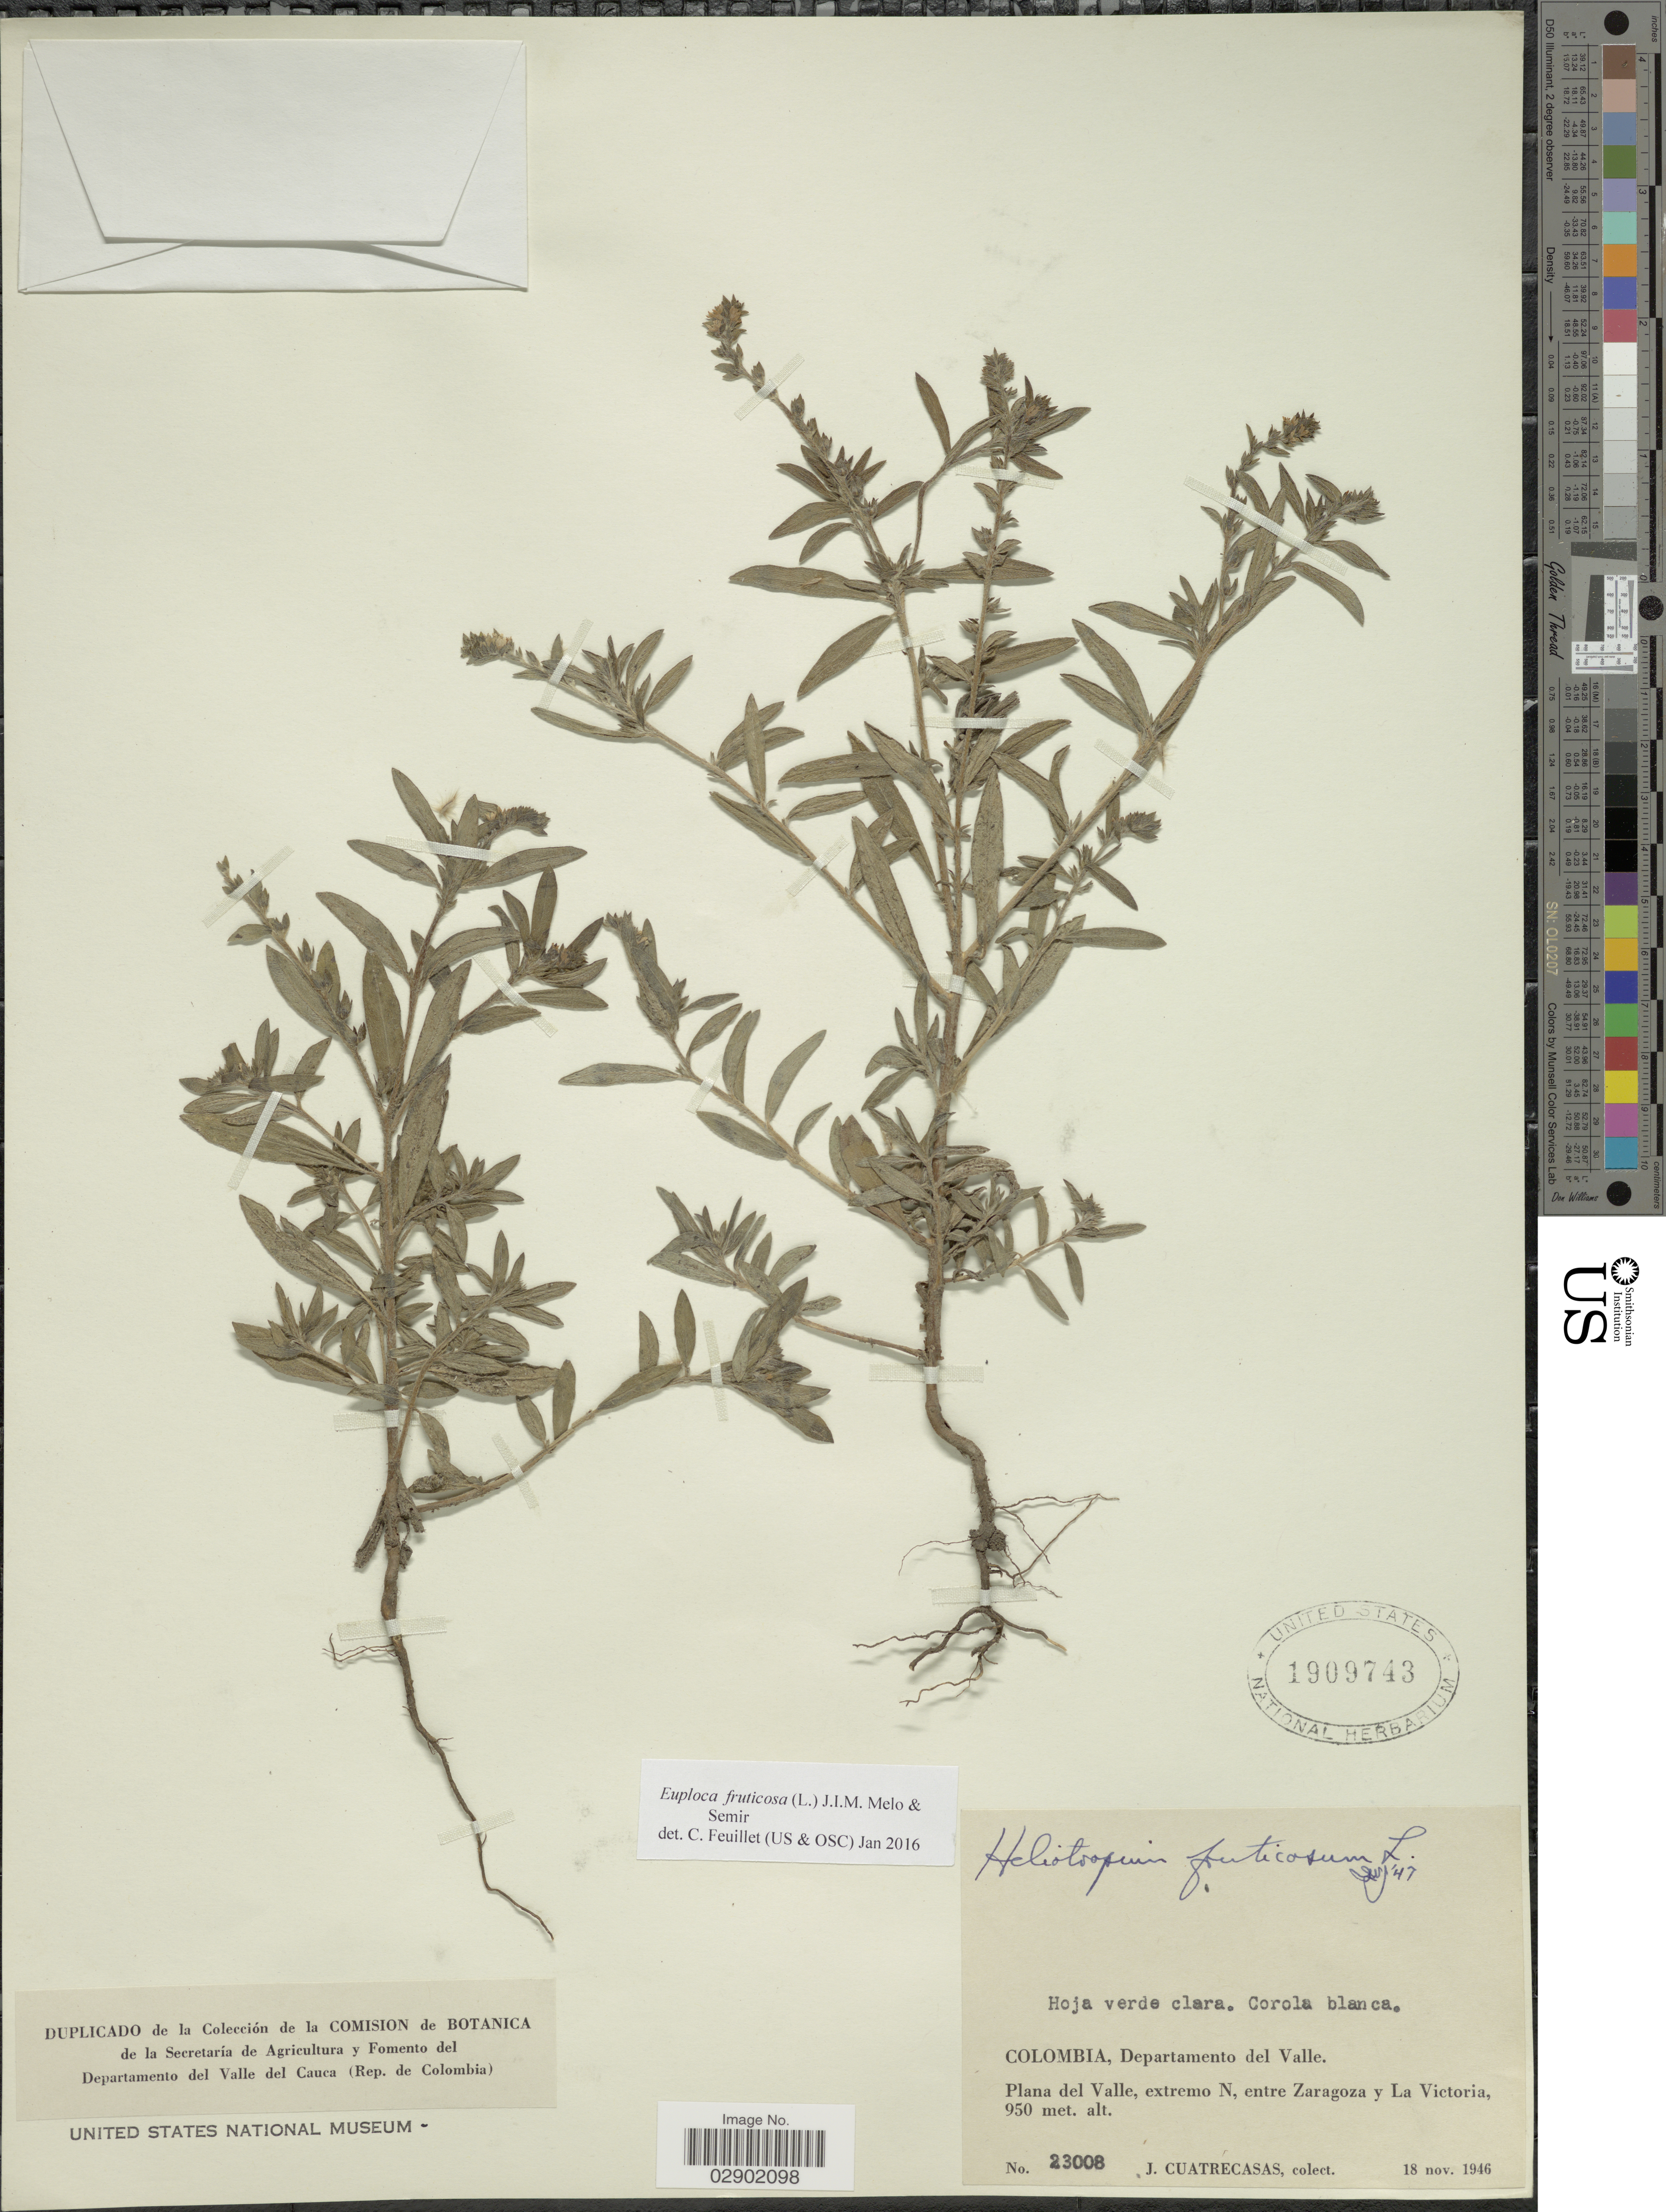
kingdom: Plantae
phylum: Tracheophyta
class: Magnoliopsida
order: Boraginales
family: Heliotropiaceae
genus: Euploca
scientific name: Euploca fruticosa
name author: (L.) J.I.M. Melo & Semir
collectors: J. Cuatrecasas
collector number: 23008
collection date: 1946-11-18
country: Colombia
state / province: Valle del Cauca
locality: Departamento del Valle. Plana del Valle, extremo N, entre Zaragoza y La Victoria.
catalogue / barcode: US 1909743